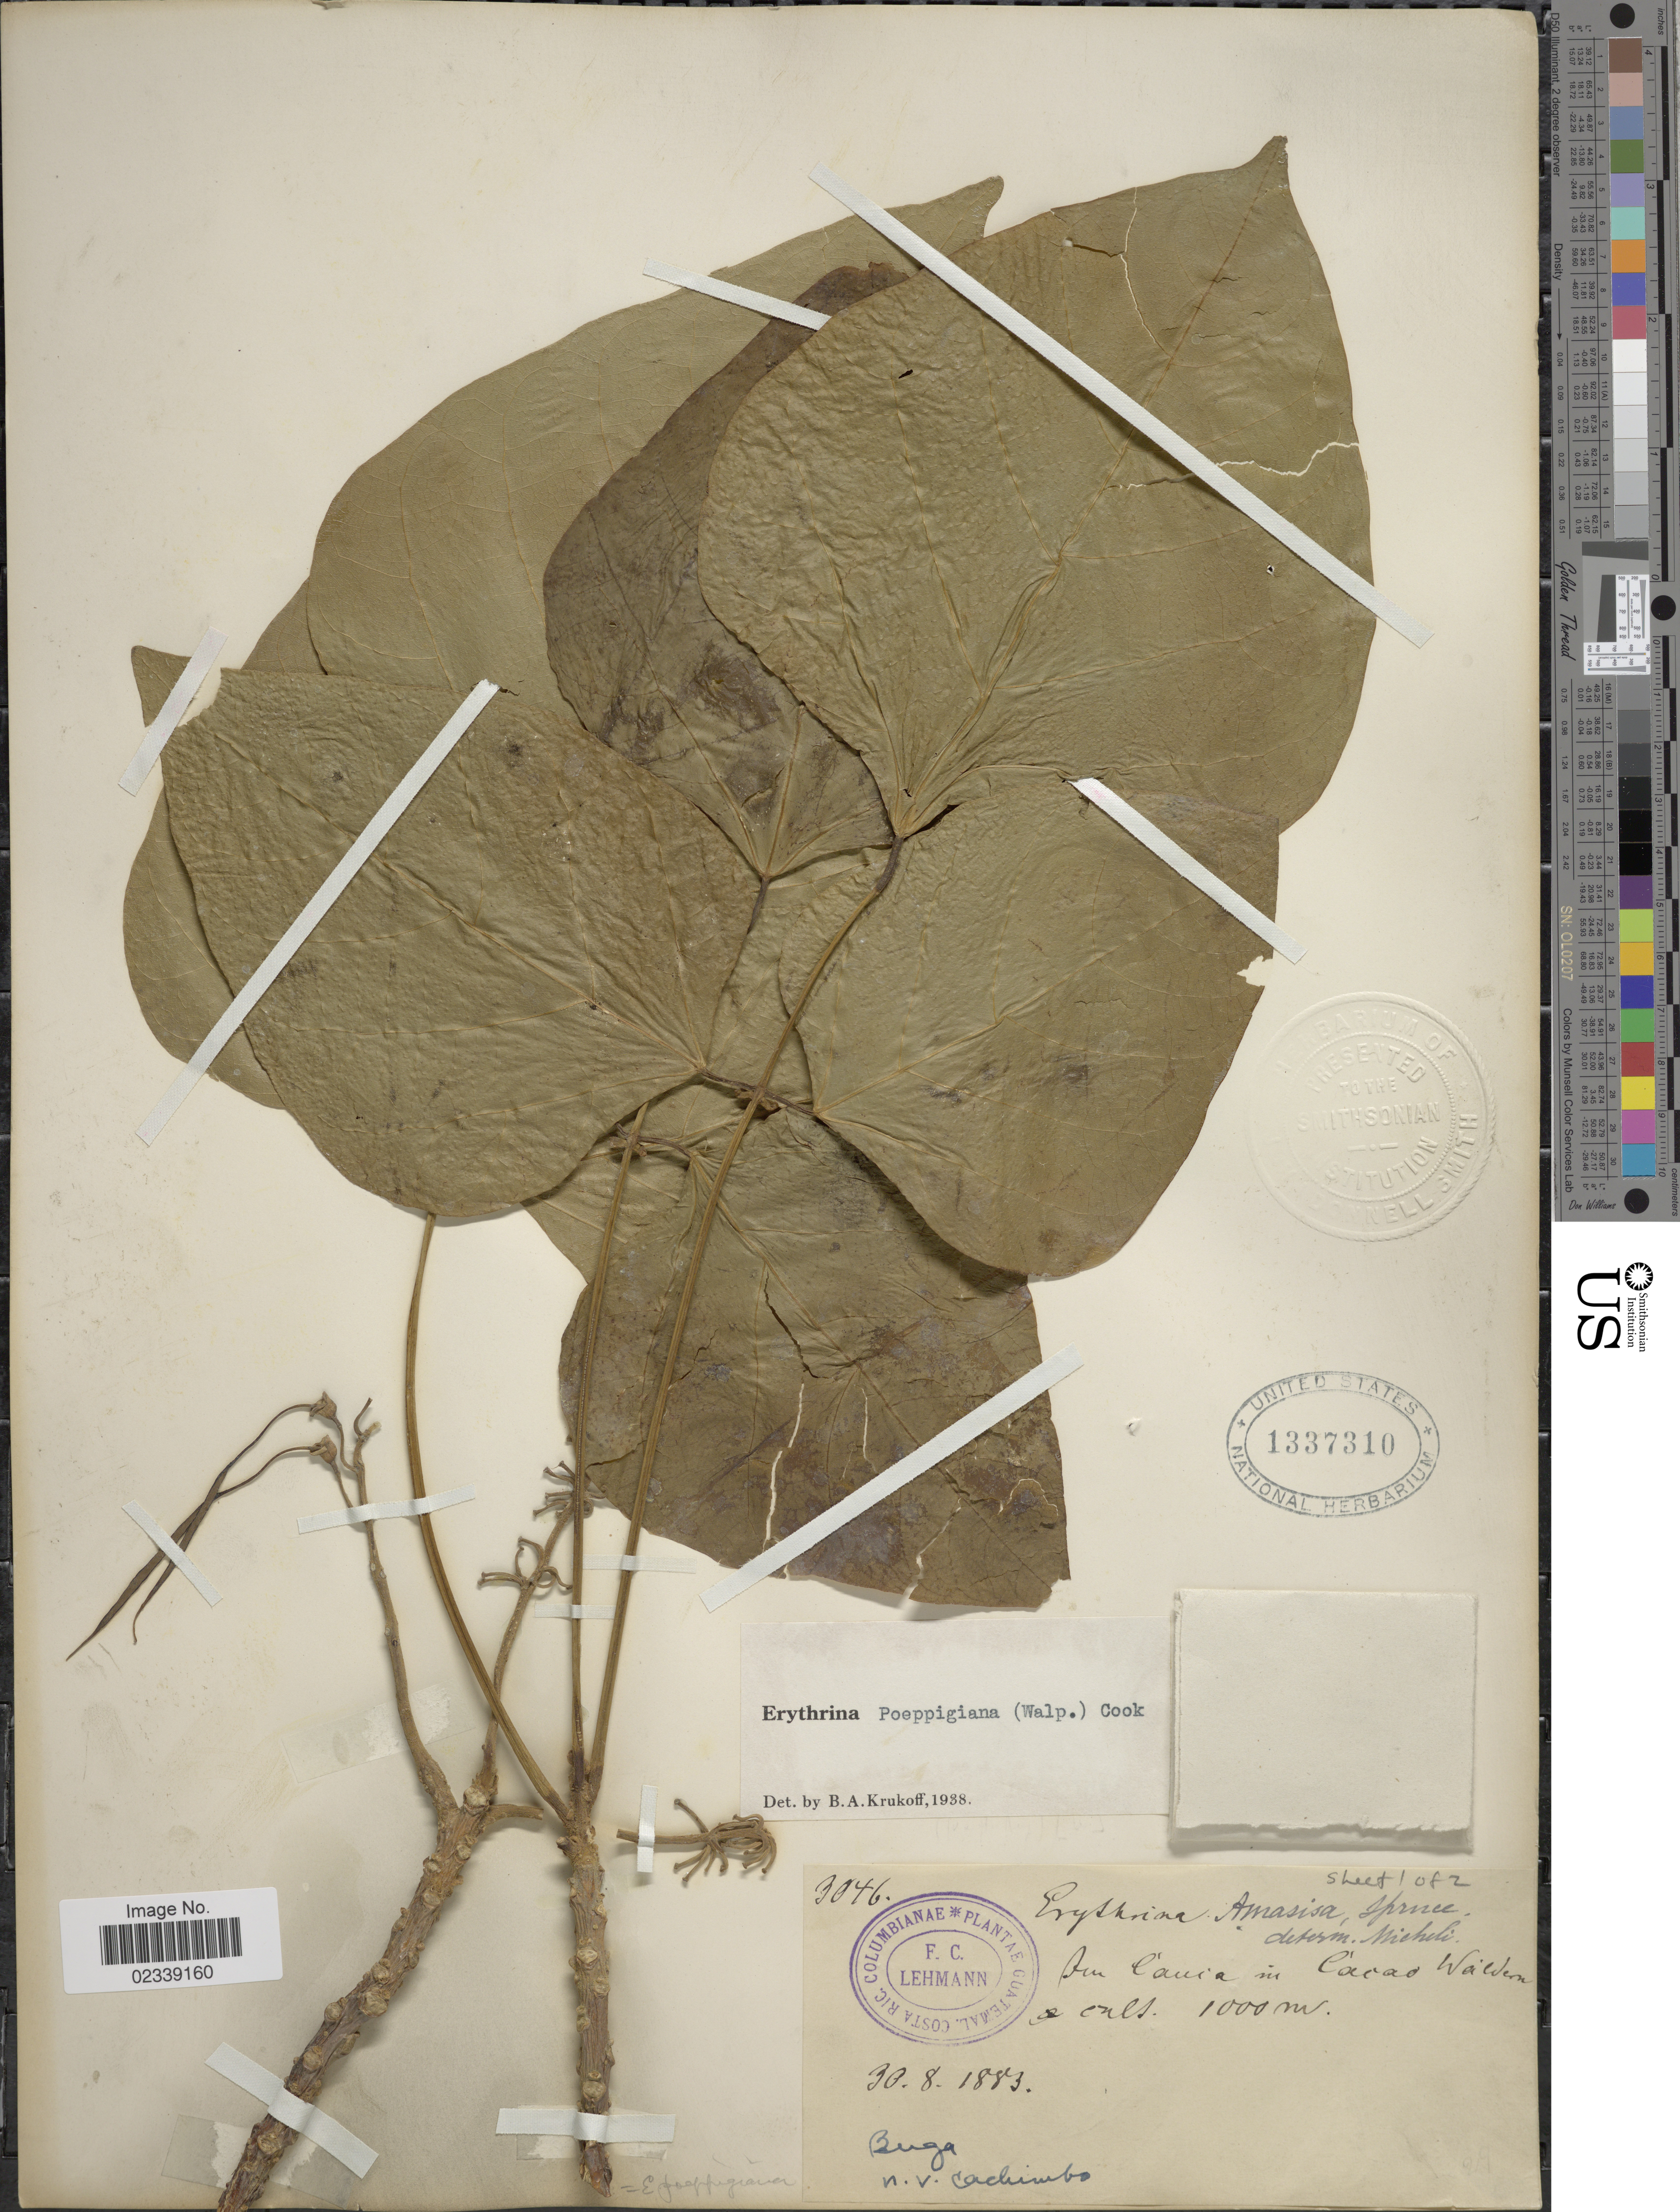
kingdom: Plantae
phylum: Tracheophyta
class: Magnoliopsida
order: Fabales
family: Fabaceae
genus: Erythrina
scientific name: Erythrina poeppigiana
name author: (Walp.) O.F. Cook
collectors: F. C. Lehmann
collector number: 3046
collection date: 1883-08-30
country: Colombia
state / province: Cauca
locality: Cacao Waldern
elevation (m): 1000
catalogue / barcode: US 1337310